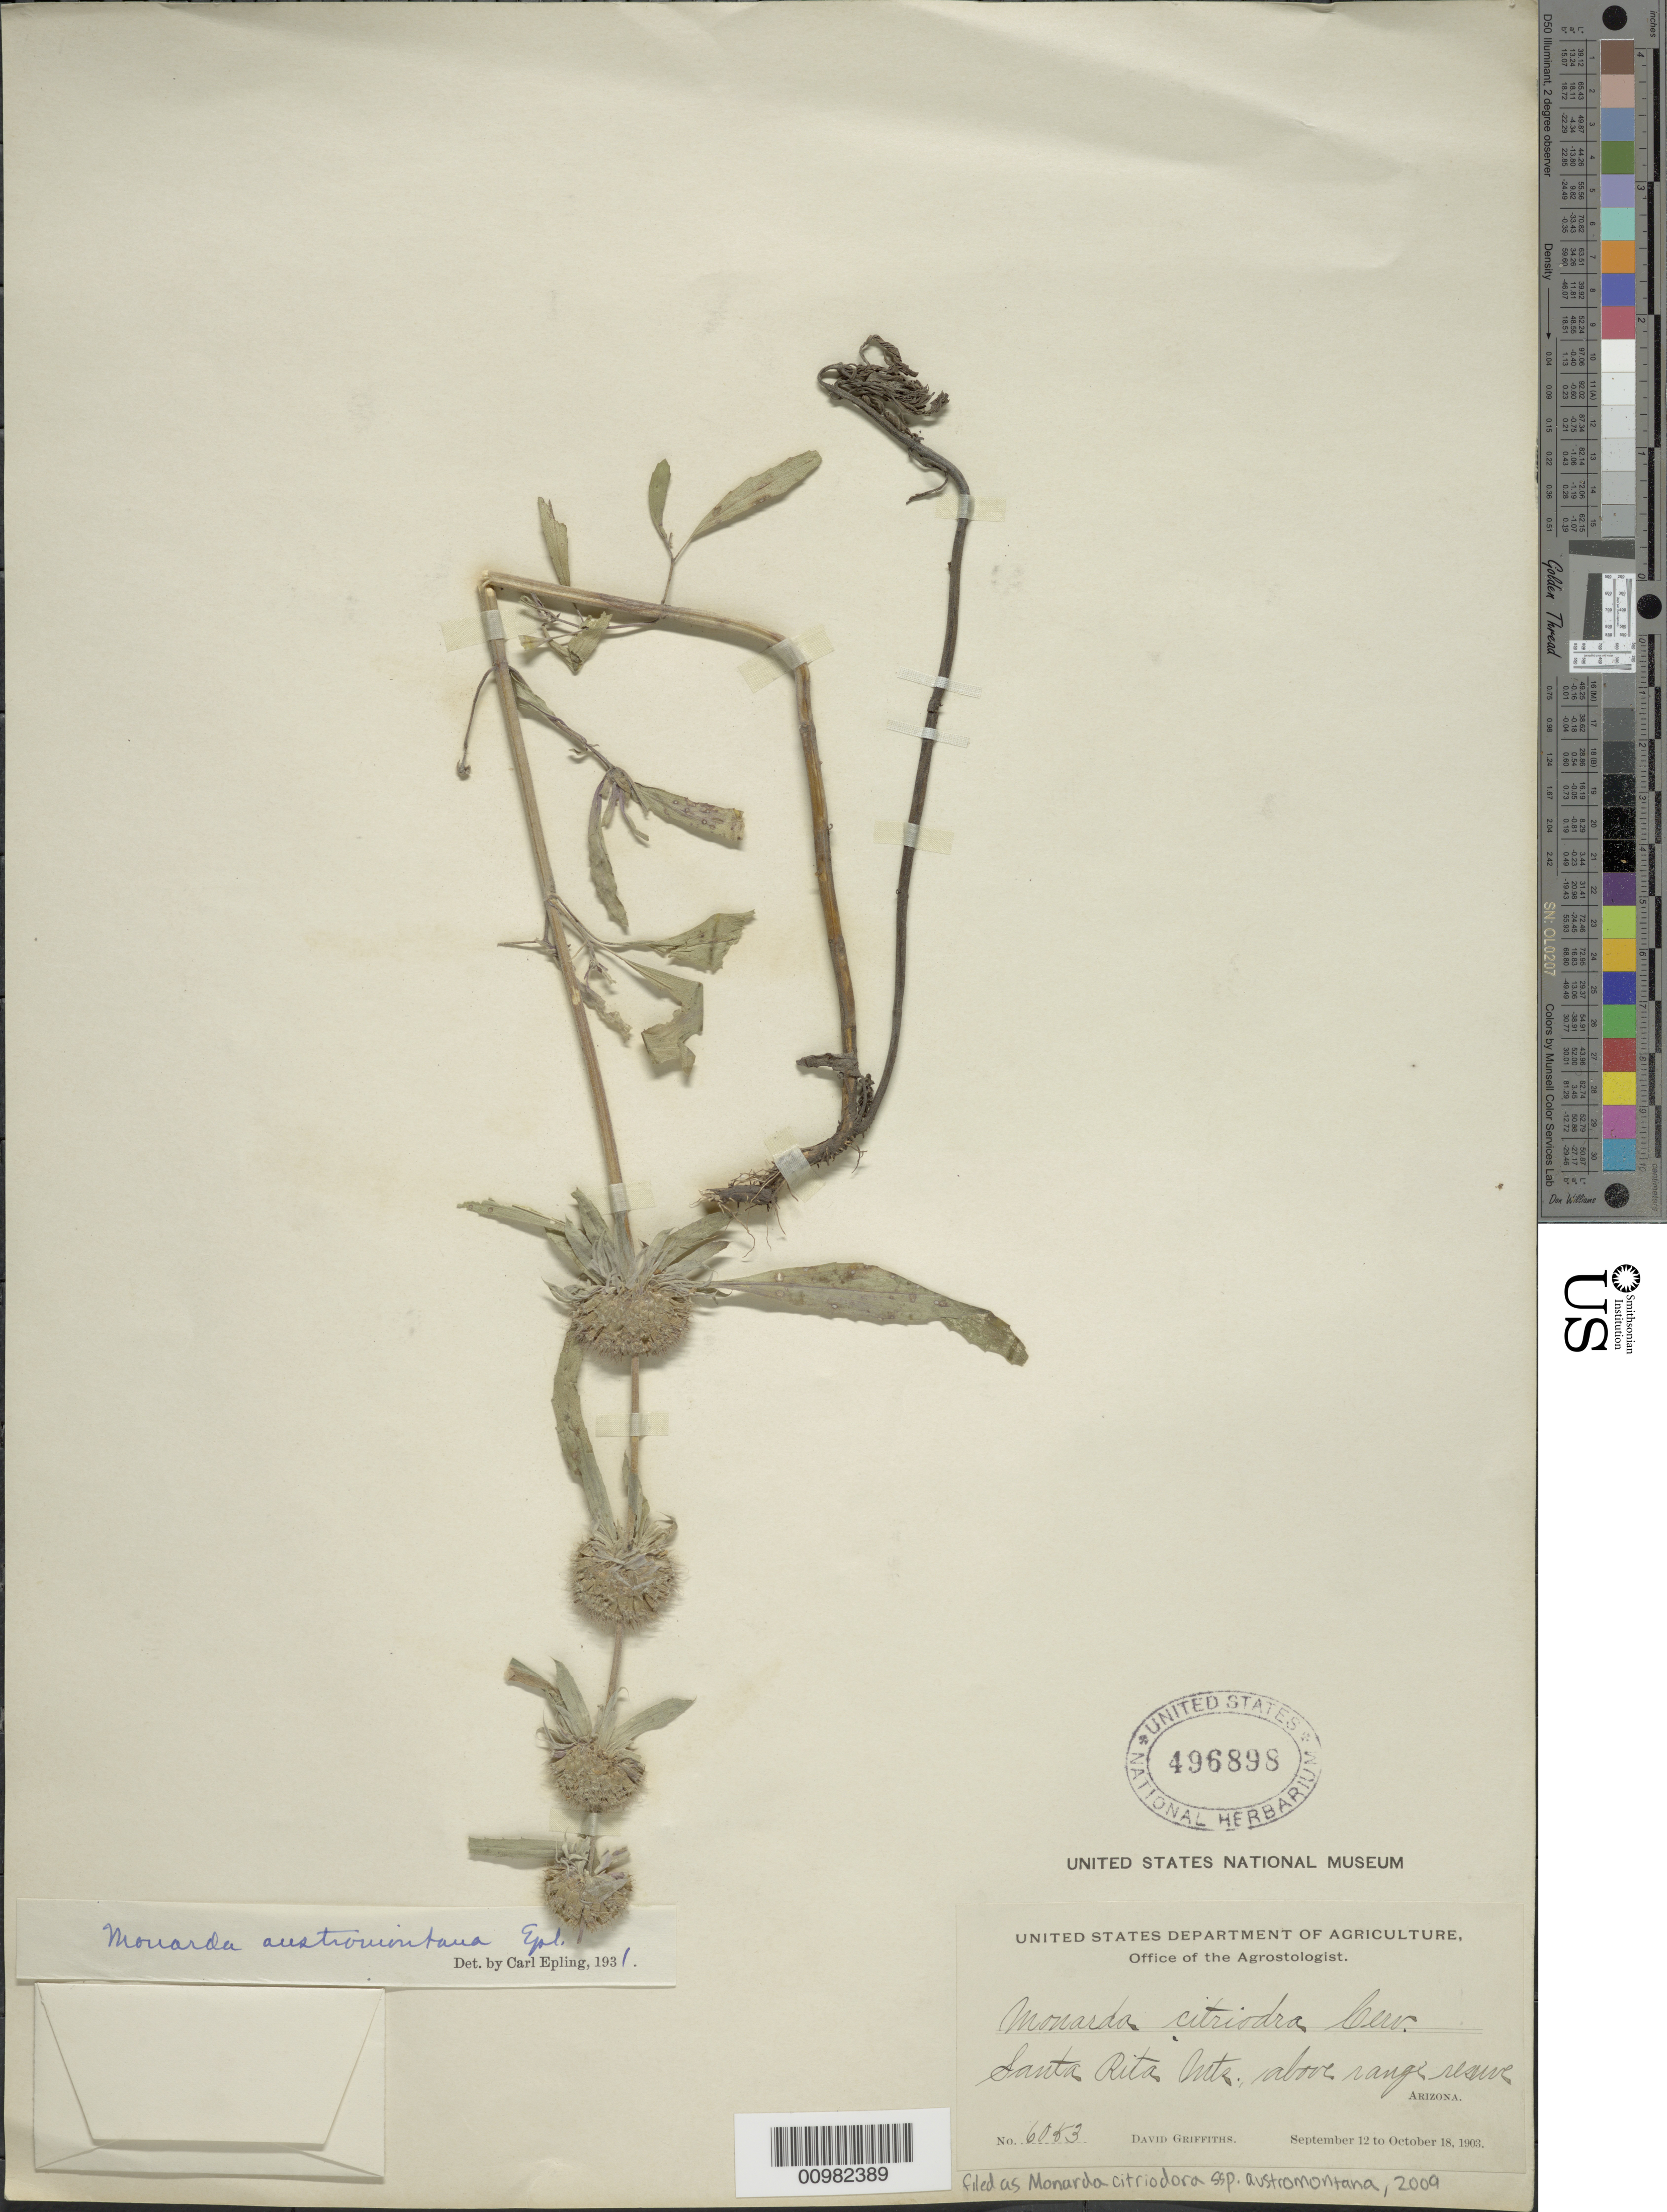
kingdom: Plantae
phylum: Tracheophyta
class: Magnoliopsida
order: Lamiales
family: Lamiaceae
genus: Monarda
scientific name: Monarda citriodora subsp. austromontana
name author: (Epling) Scora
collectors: D. Griffiths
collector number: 6053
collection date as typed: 12 Sep 1903 to 18 Oct 1903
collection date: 1903-09-12/1903-10-18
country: United States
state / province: Arizona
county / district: Santa Cruz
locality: Santa Rita Mts.; above range reserve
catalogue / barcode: US 496898